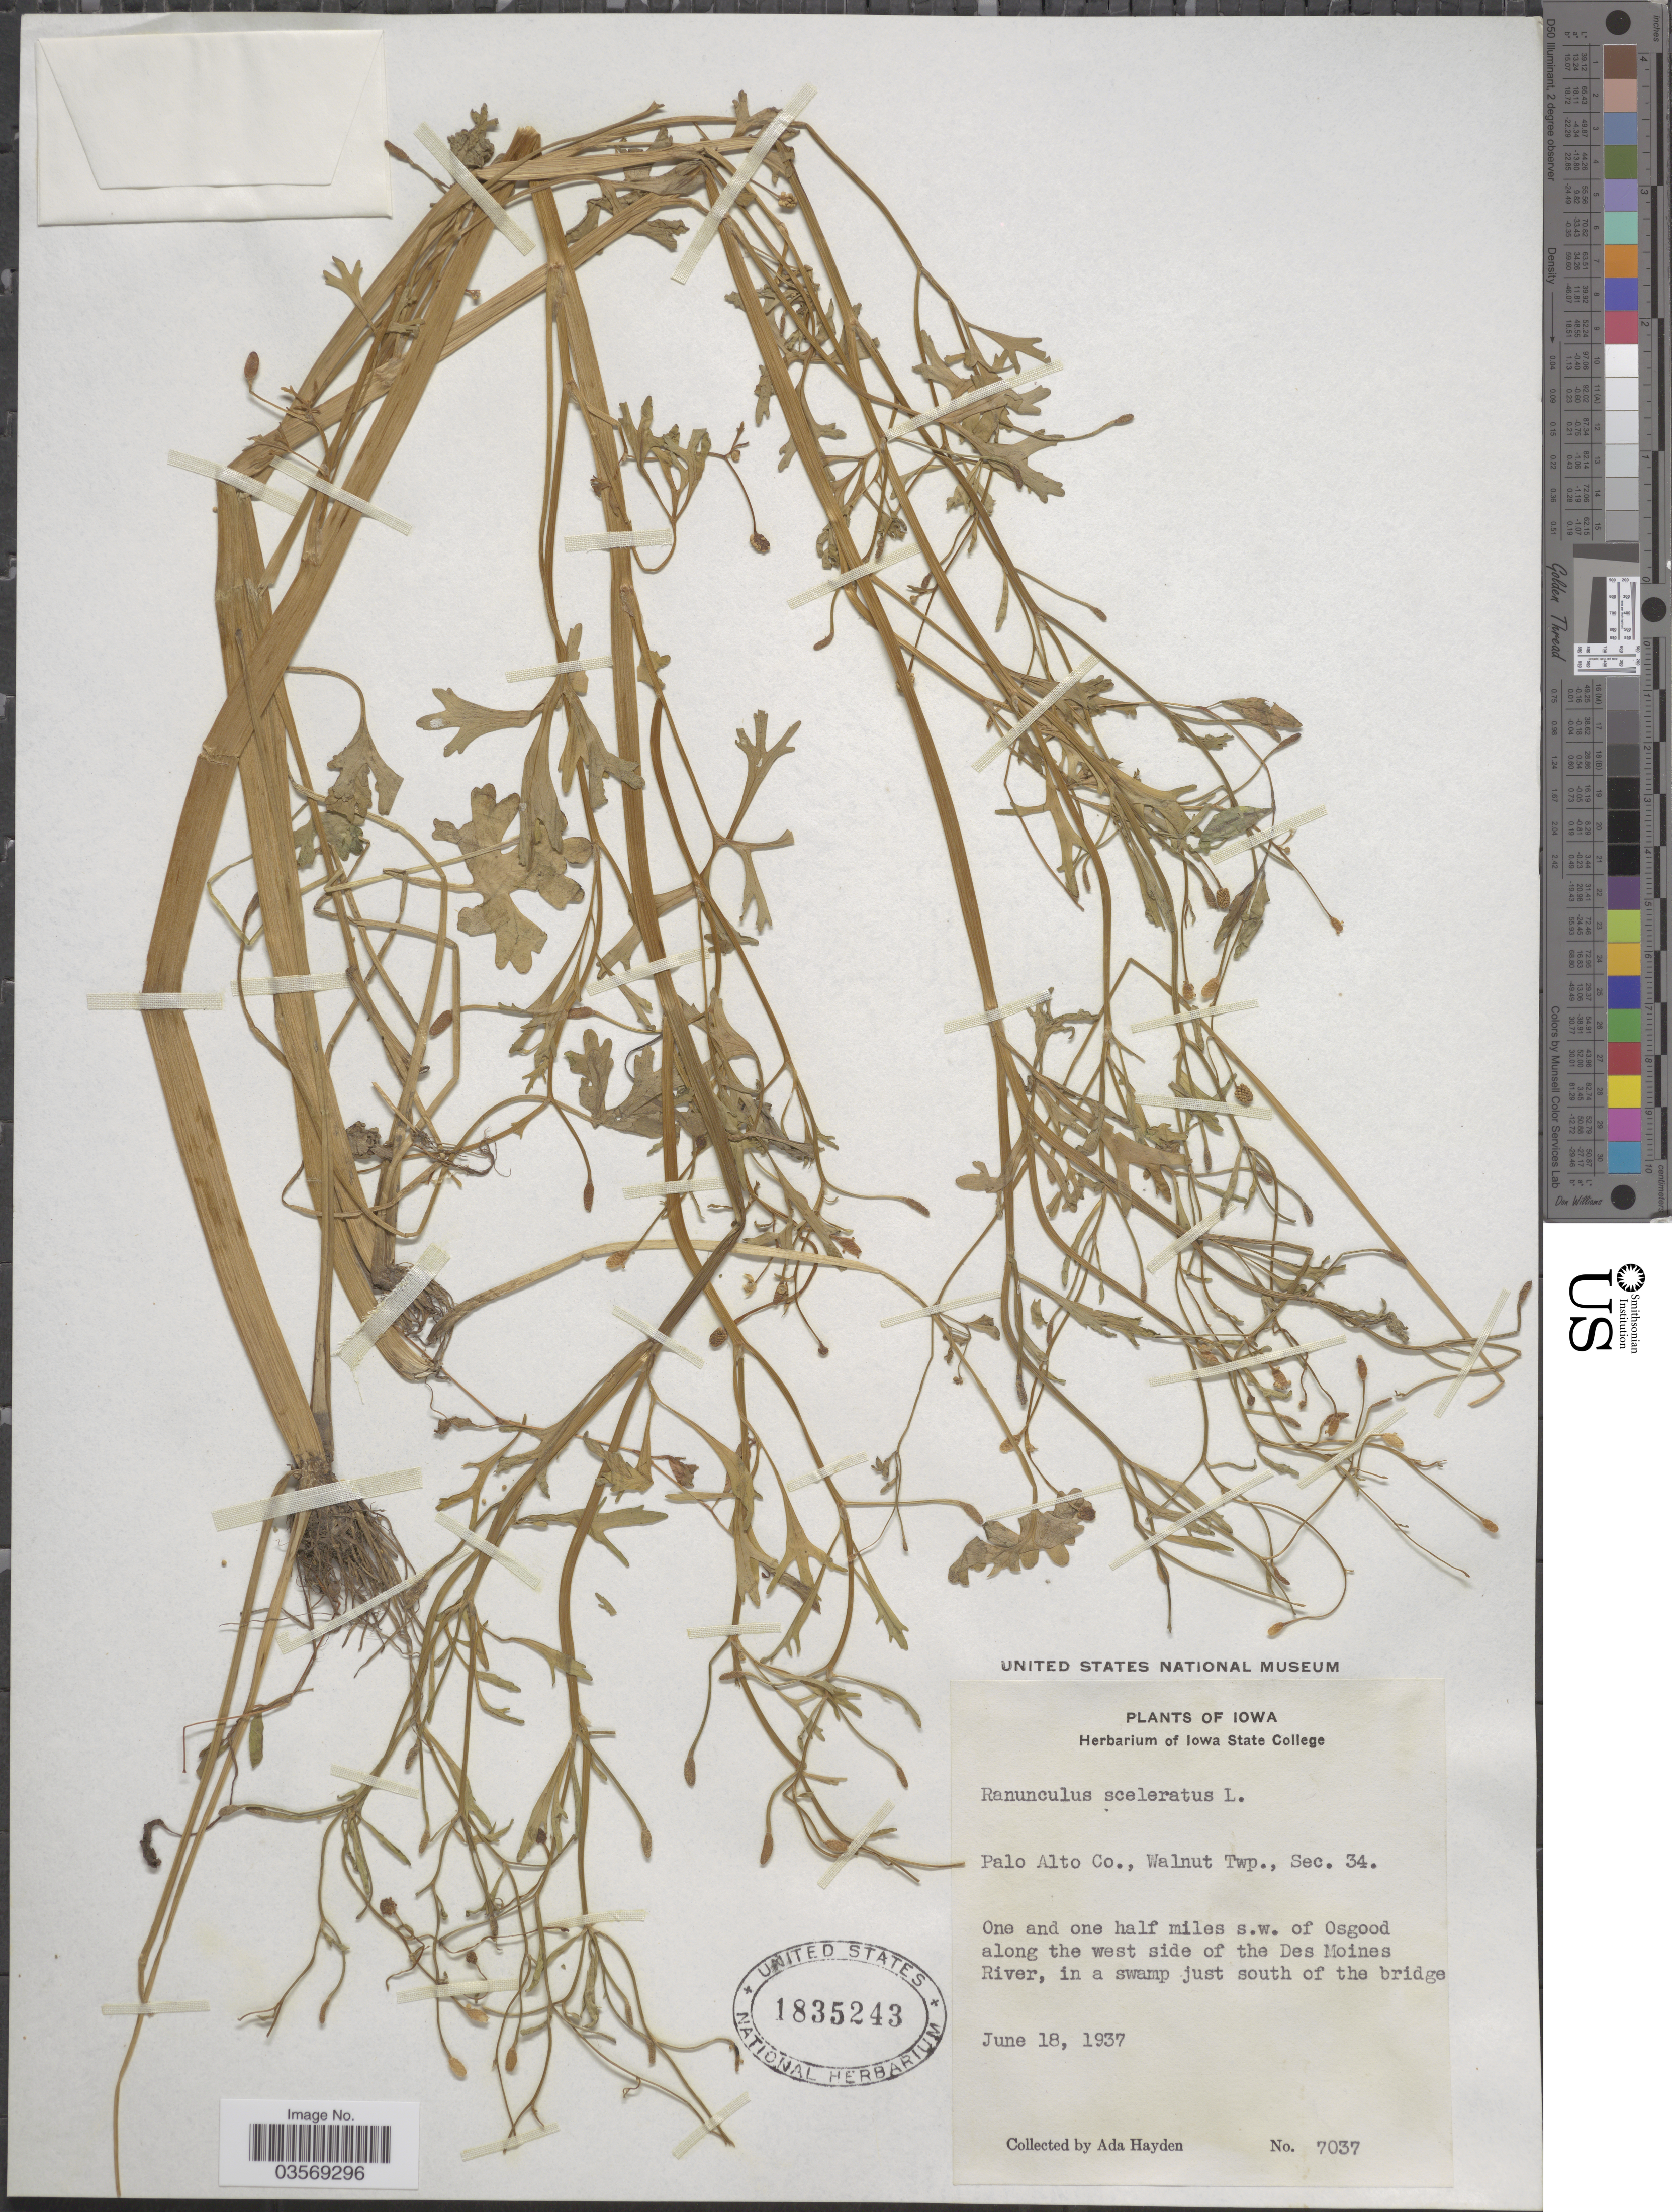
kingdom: Plantae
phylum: Tracheophyta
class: Magnoliopsida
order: Ranunculales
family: Ranunculaceae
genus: Ranunculus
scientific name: Ranunculus sceleratus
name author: L.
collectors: Ada Hayden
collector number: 7037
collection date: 1937-06-18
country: United States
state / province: Iowa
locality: Palo Alto Co., Walnut Twp., Sec. 34. One and one half miles s.w. of Osgood along the west side of the Des Moines River, in a swamp just south of the bridge.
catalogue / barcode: US 1835243